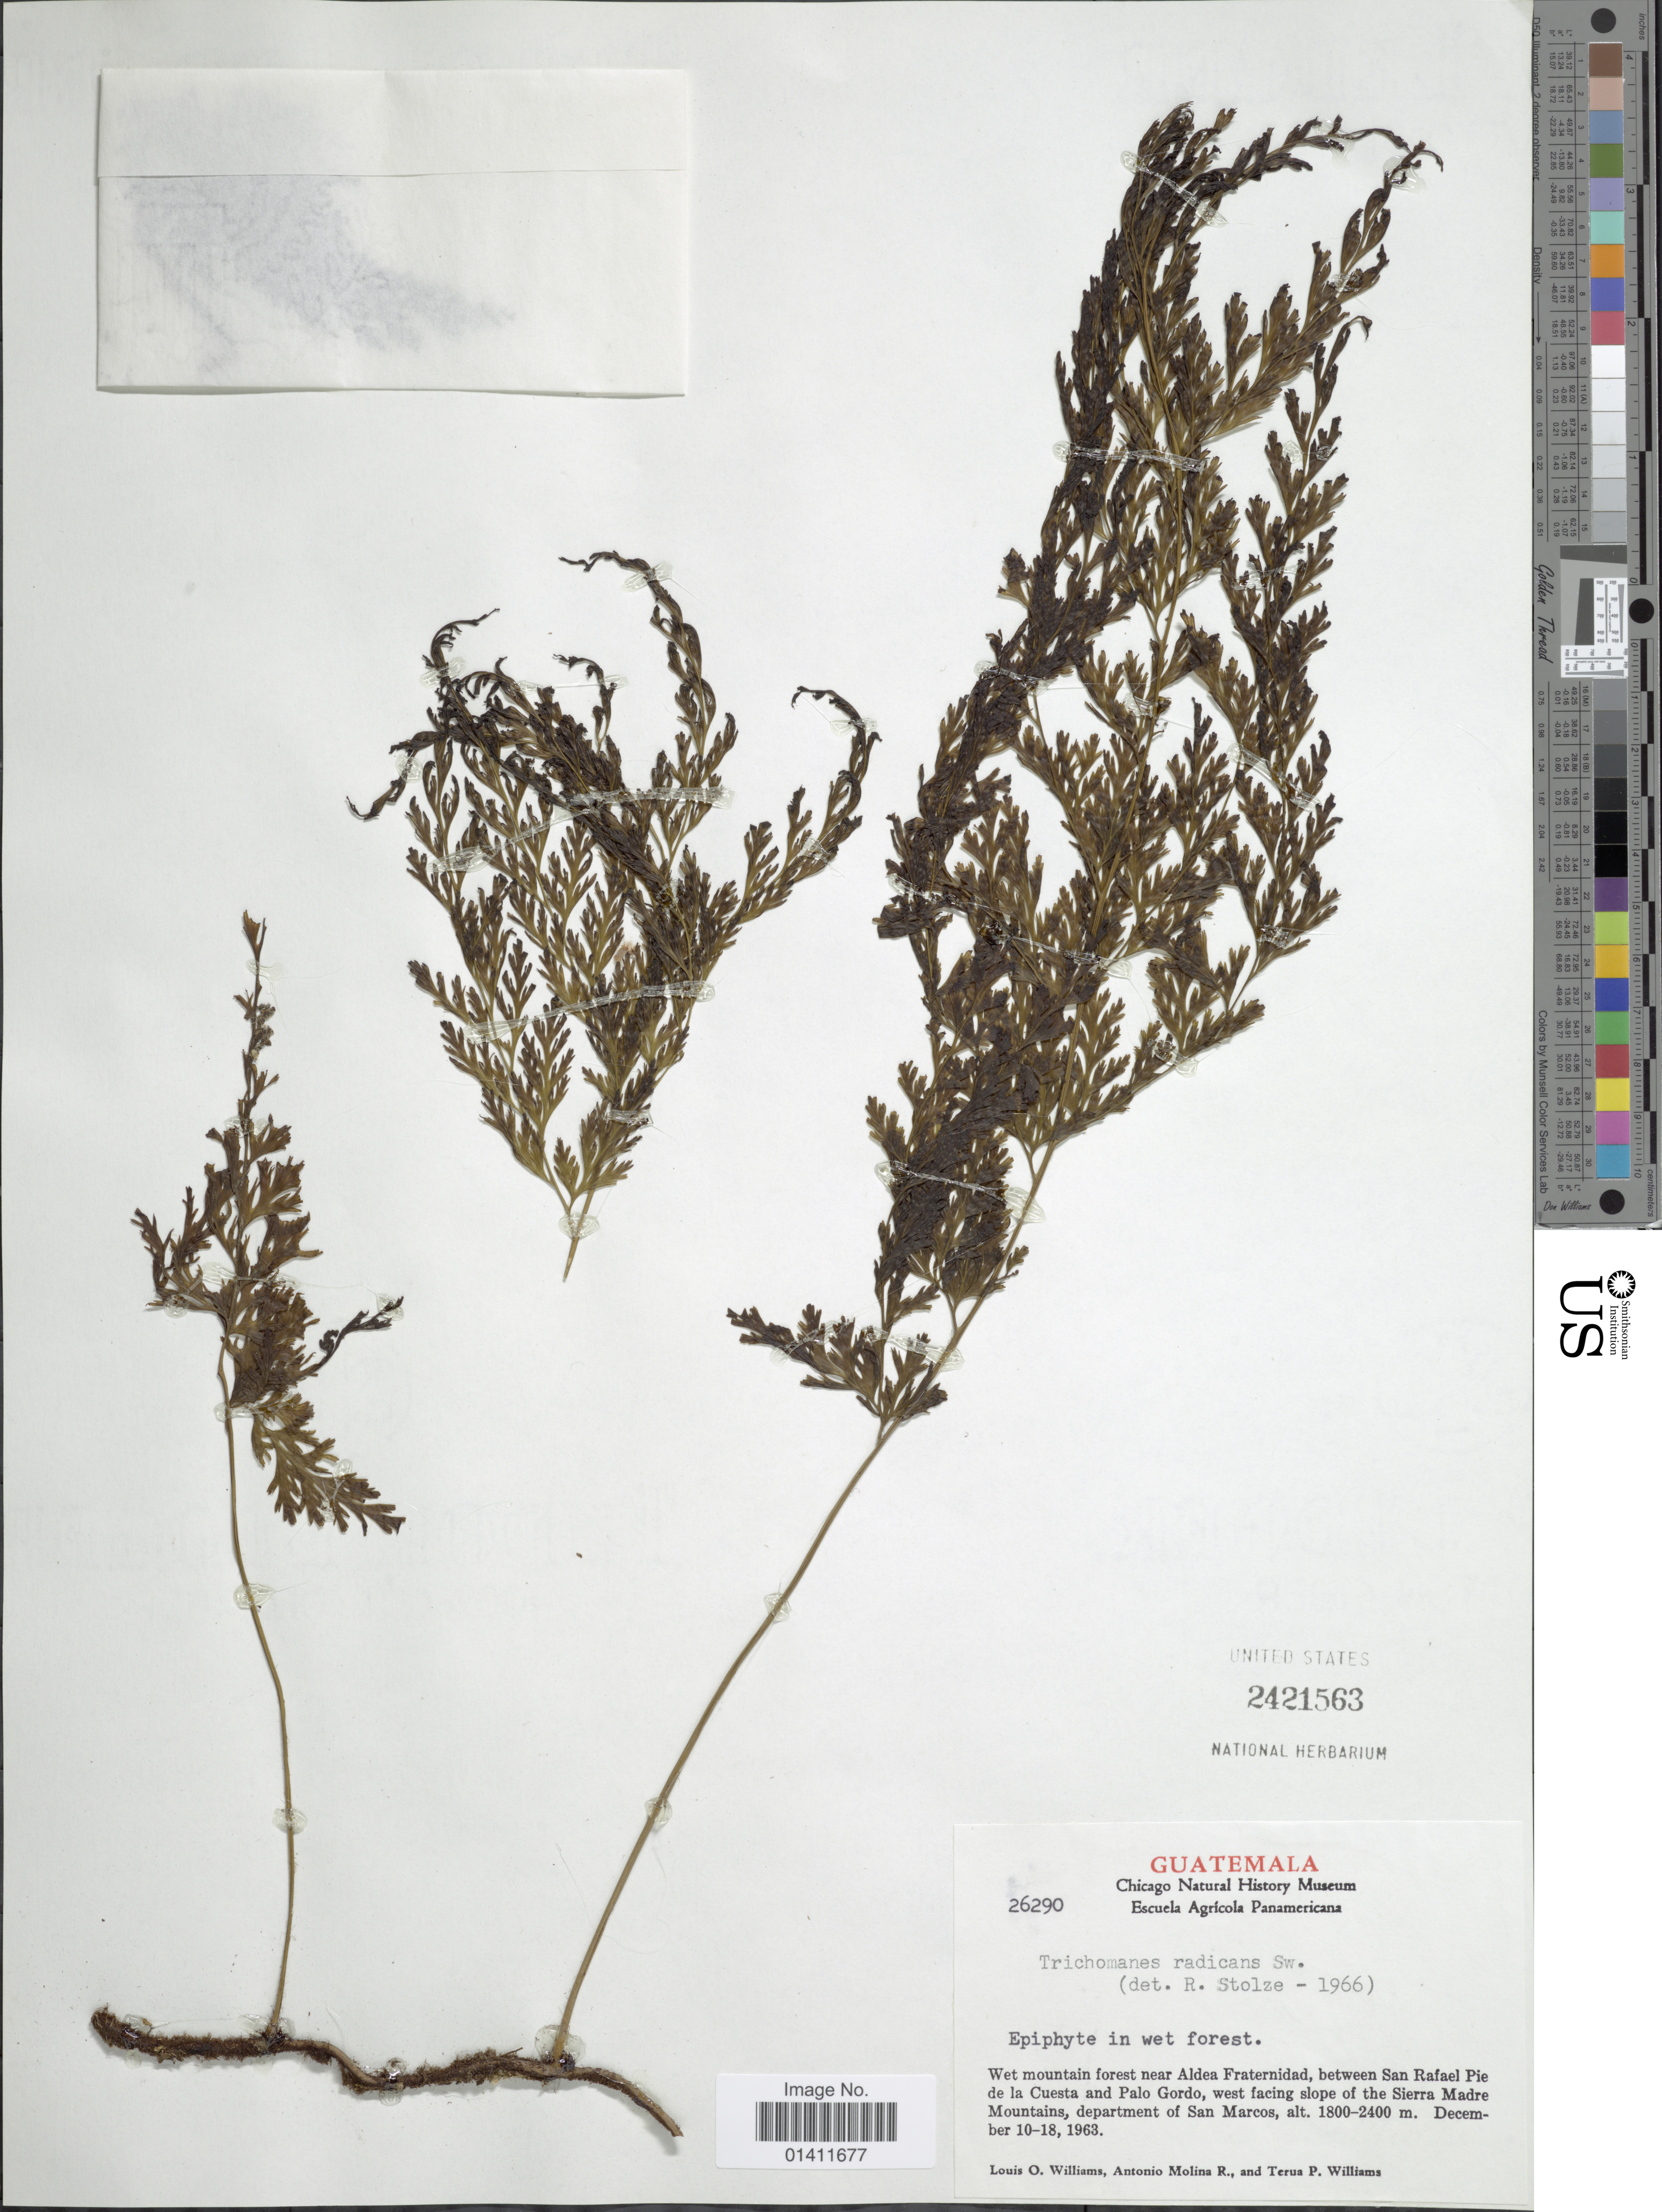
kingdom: Plantae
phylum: Tracheophyta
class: Polypodiopsida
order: Hymenophyllales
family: Hymenophyllaceae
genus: Vandenboschia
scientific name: Vandenboschia radicans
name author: (Sw.) Copel.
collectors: L. O. Williams, A. Molina R. & T. P. Williams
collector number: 26290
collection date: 1963-12-10/1963-12-18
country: Guatemala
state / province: San Marcos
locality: Wet mountain forest near Aldea Fraternidad, between San Rafael Pie de la Cuesta and Palo Gordo, west facing slope of the Sierra Madre Mountains, department of San Marcos.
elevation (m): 1800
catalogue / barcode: US 2421563